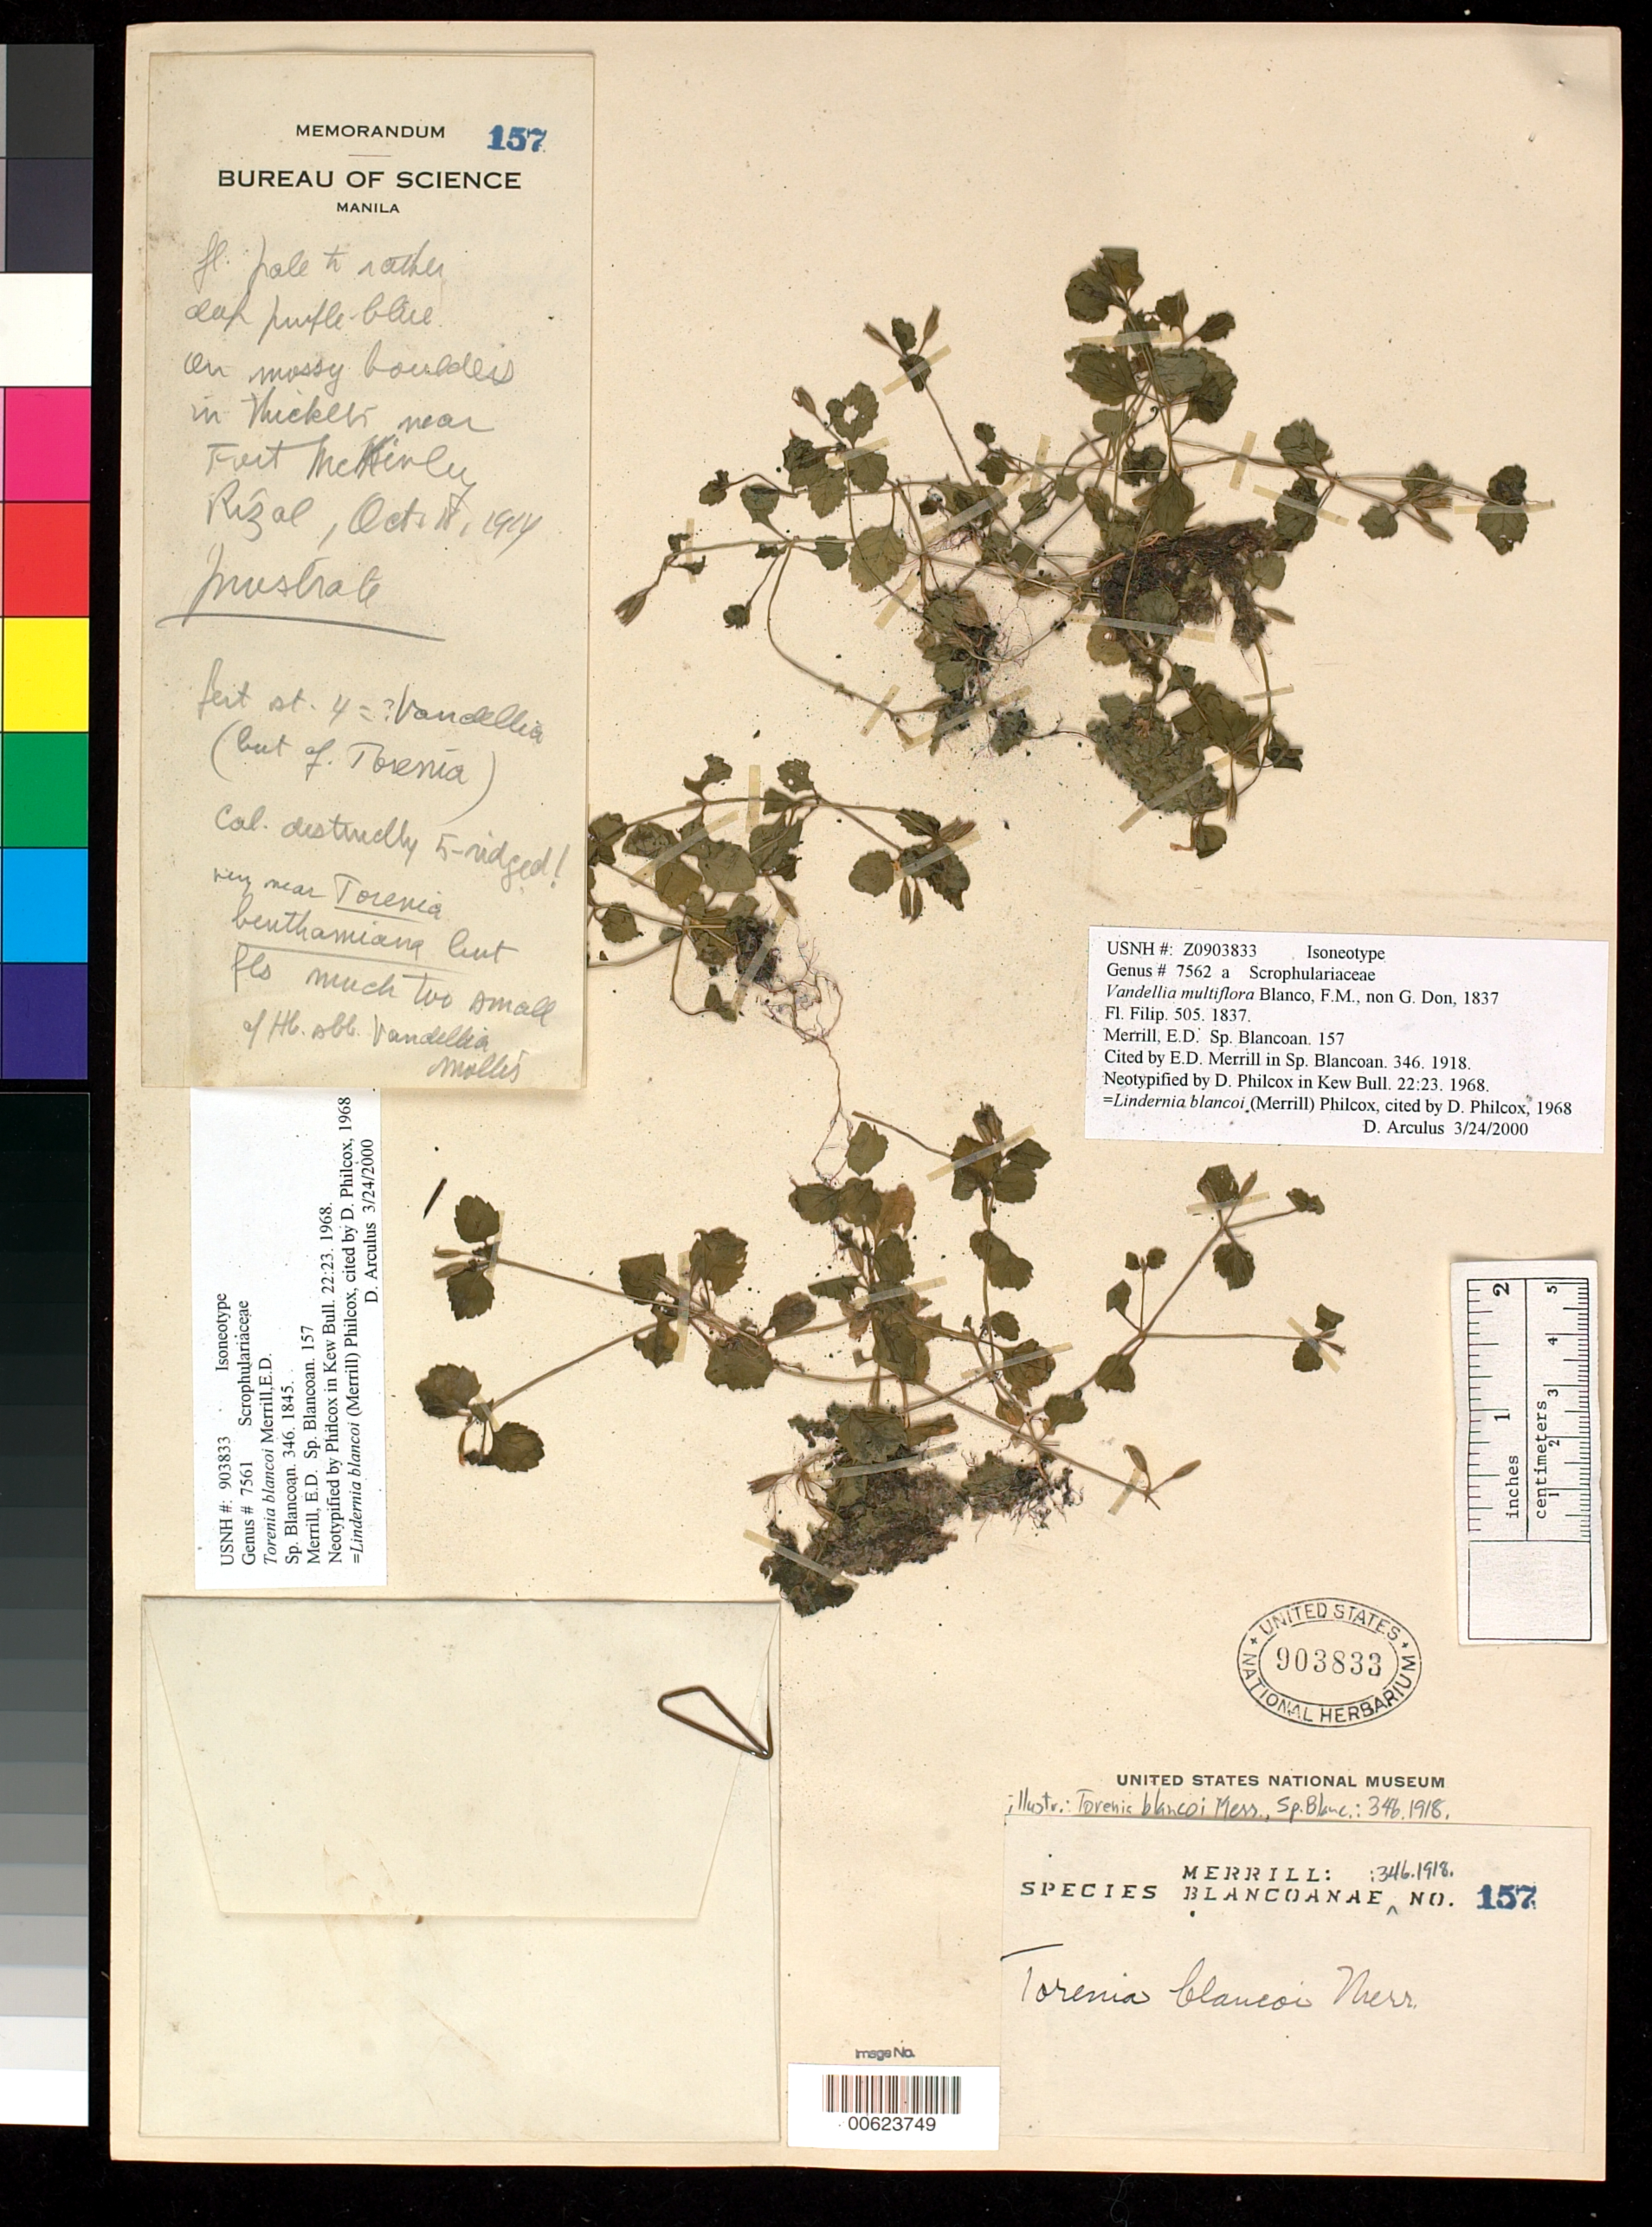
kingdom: Plantae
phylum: Tracheophyta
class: Magnoliopsida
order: Lamiales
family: Linderniaceae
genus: Vandellia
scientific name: Vandellia multiflora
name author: Blanco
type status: Isoneotype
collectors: E. D. Merrill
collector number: Sp. Blancoan. 157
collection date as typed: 18 Oct 1914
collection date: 1914-10-18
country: Philippines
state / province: National Capital Region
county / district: Manila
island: Luzon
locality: Fort McKinley.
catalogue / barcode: US 903833